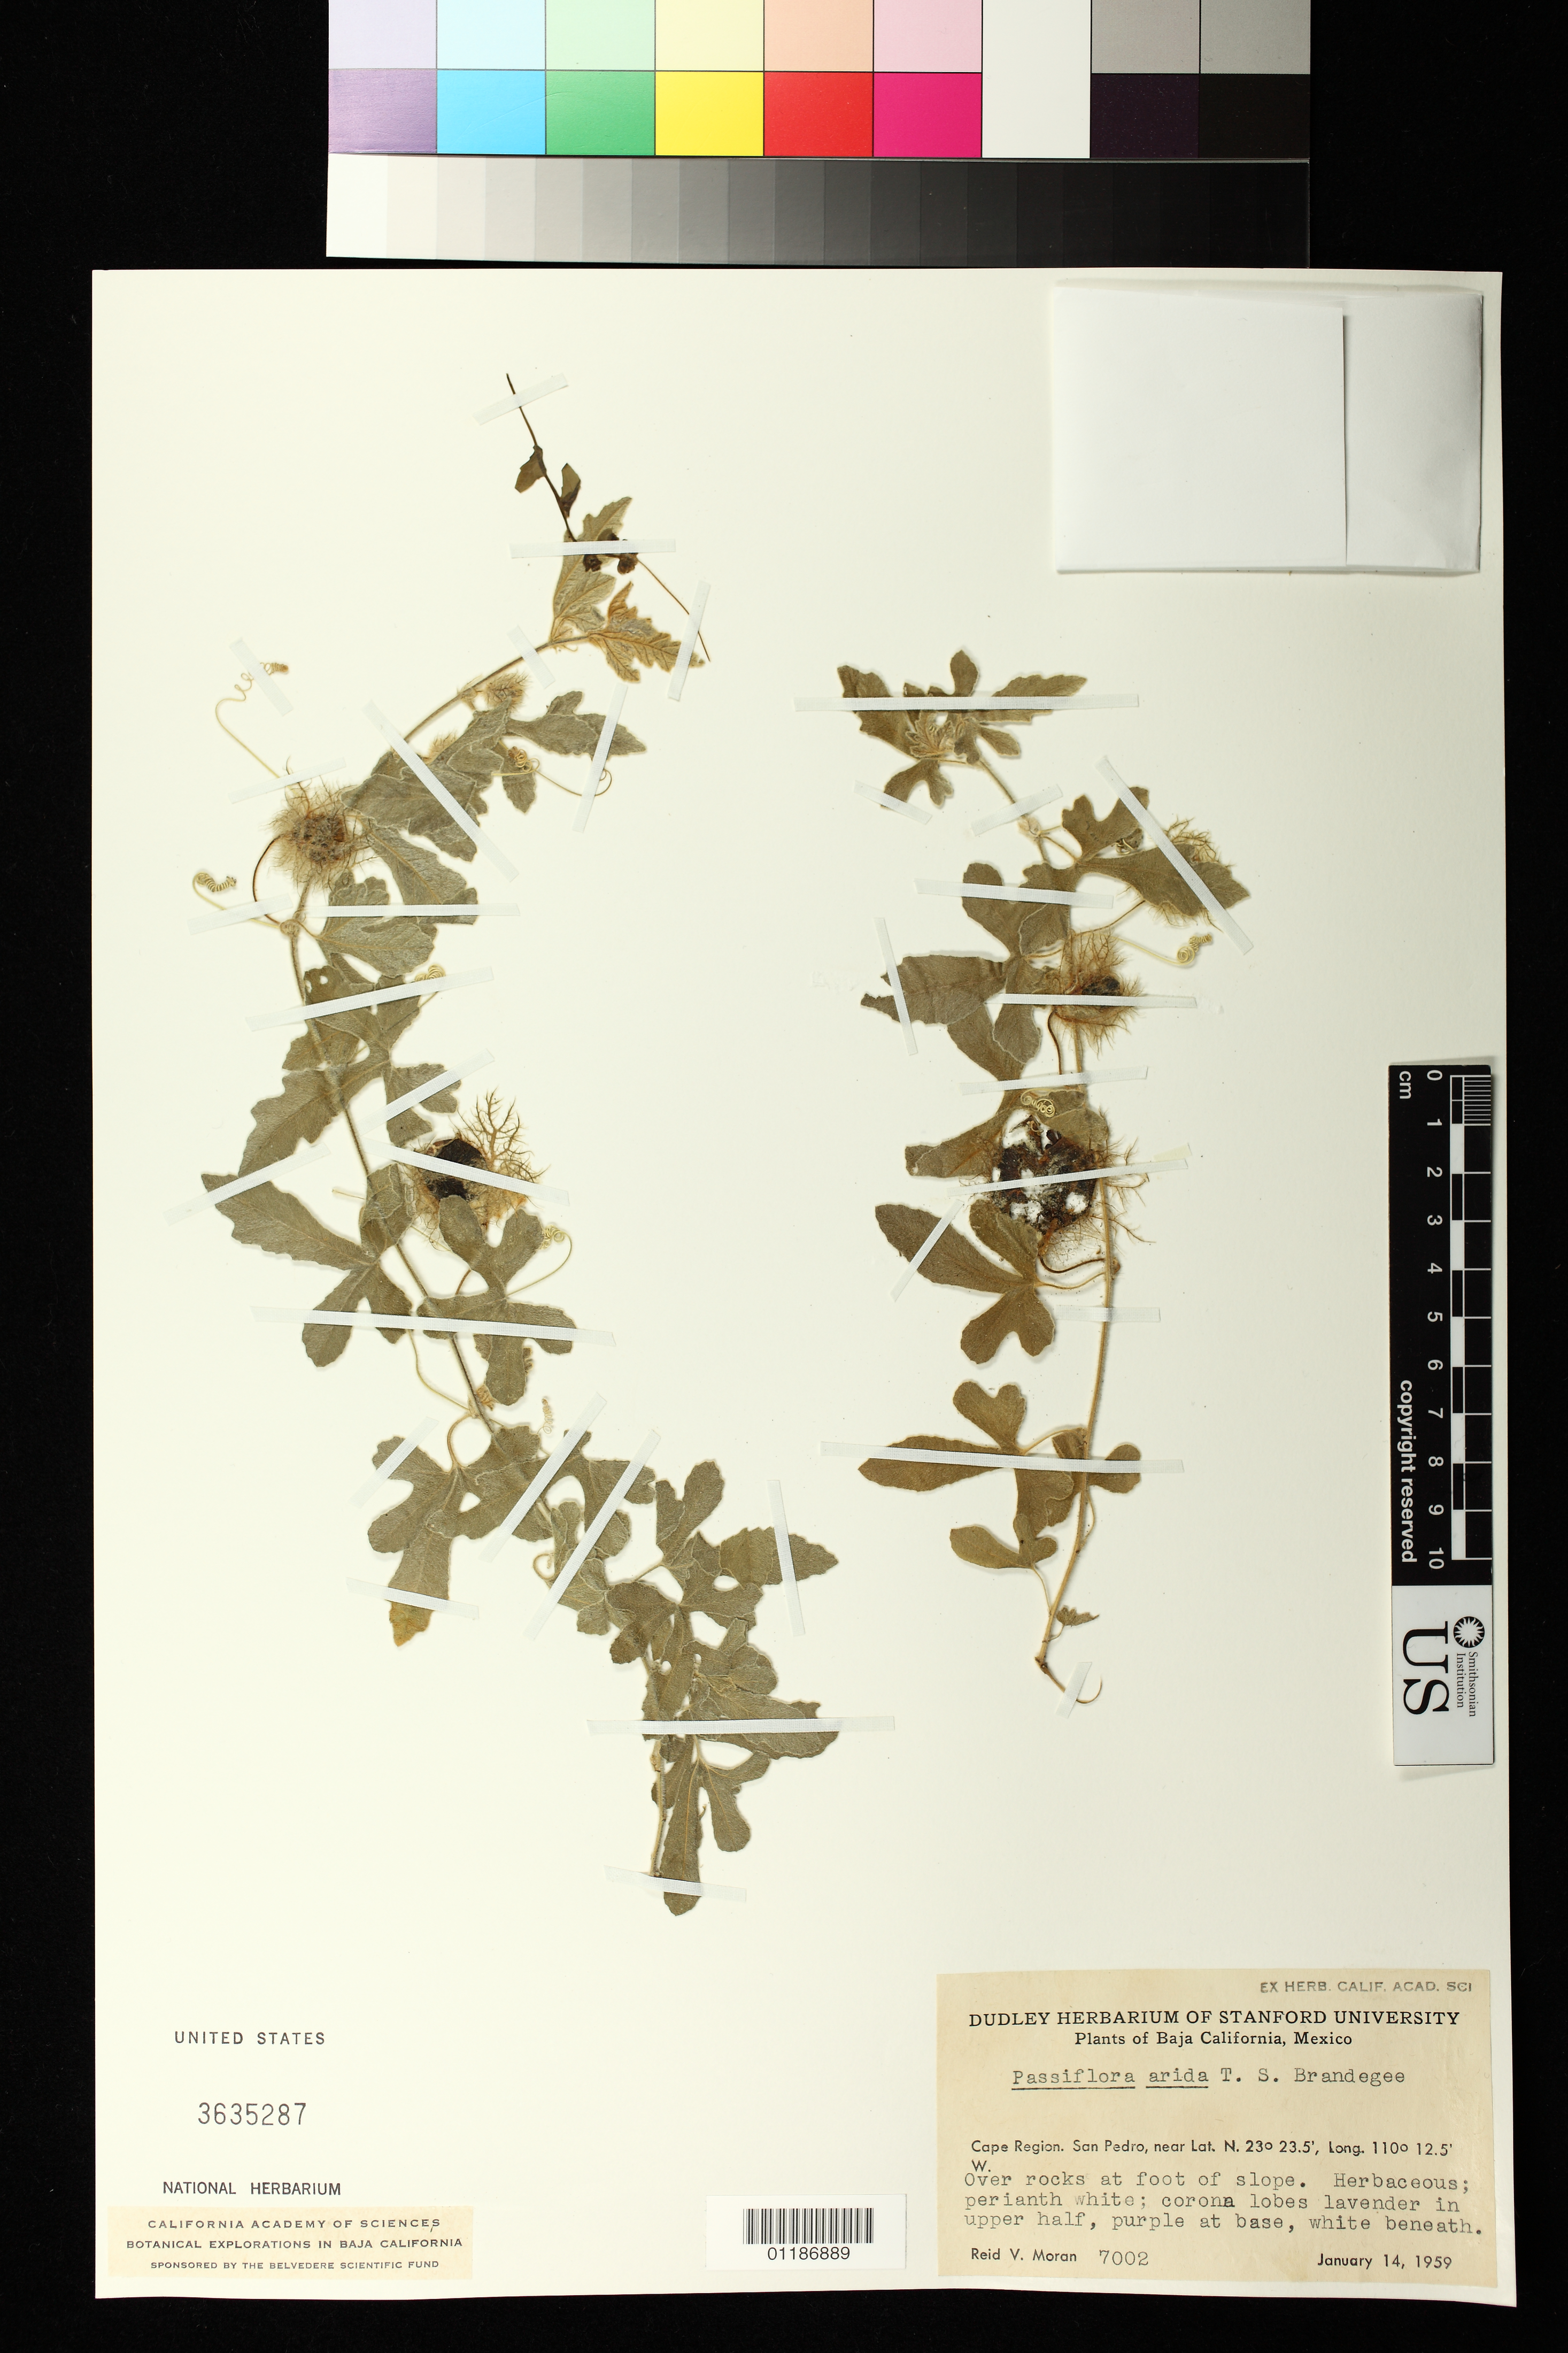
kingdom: Plantae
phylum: Tracheophyta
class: Magnoliopsida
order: Malpighiales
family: Passifloraceae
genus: Passiflora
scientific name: Passiflora pentaschista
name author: (Killip) Svoboda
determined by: Svoboda, Harlan T., (NA), US Department of Agriculture (UNITED STATES)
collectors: R. V. Moran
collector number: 7002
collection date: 1959-01-14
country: Mexico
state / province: Baja California Sur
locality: Cape Region, San Pedro, over rocks at foot of slope.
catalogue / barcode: US 3635287